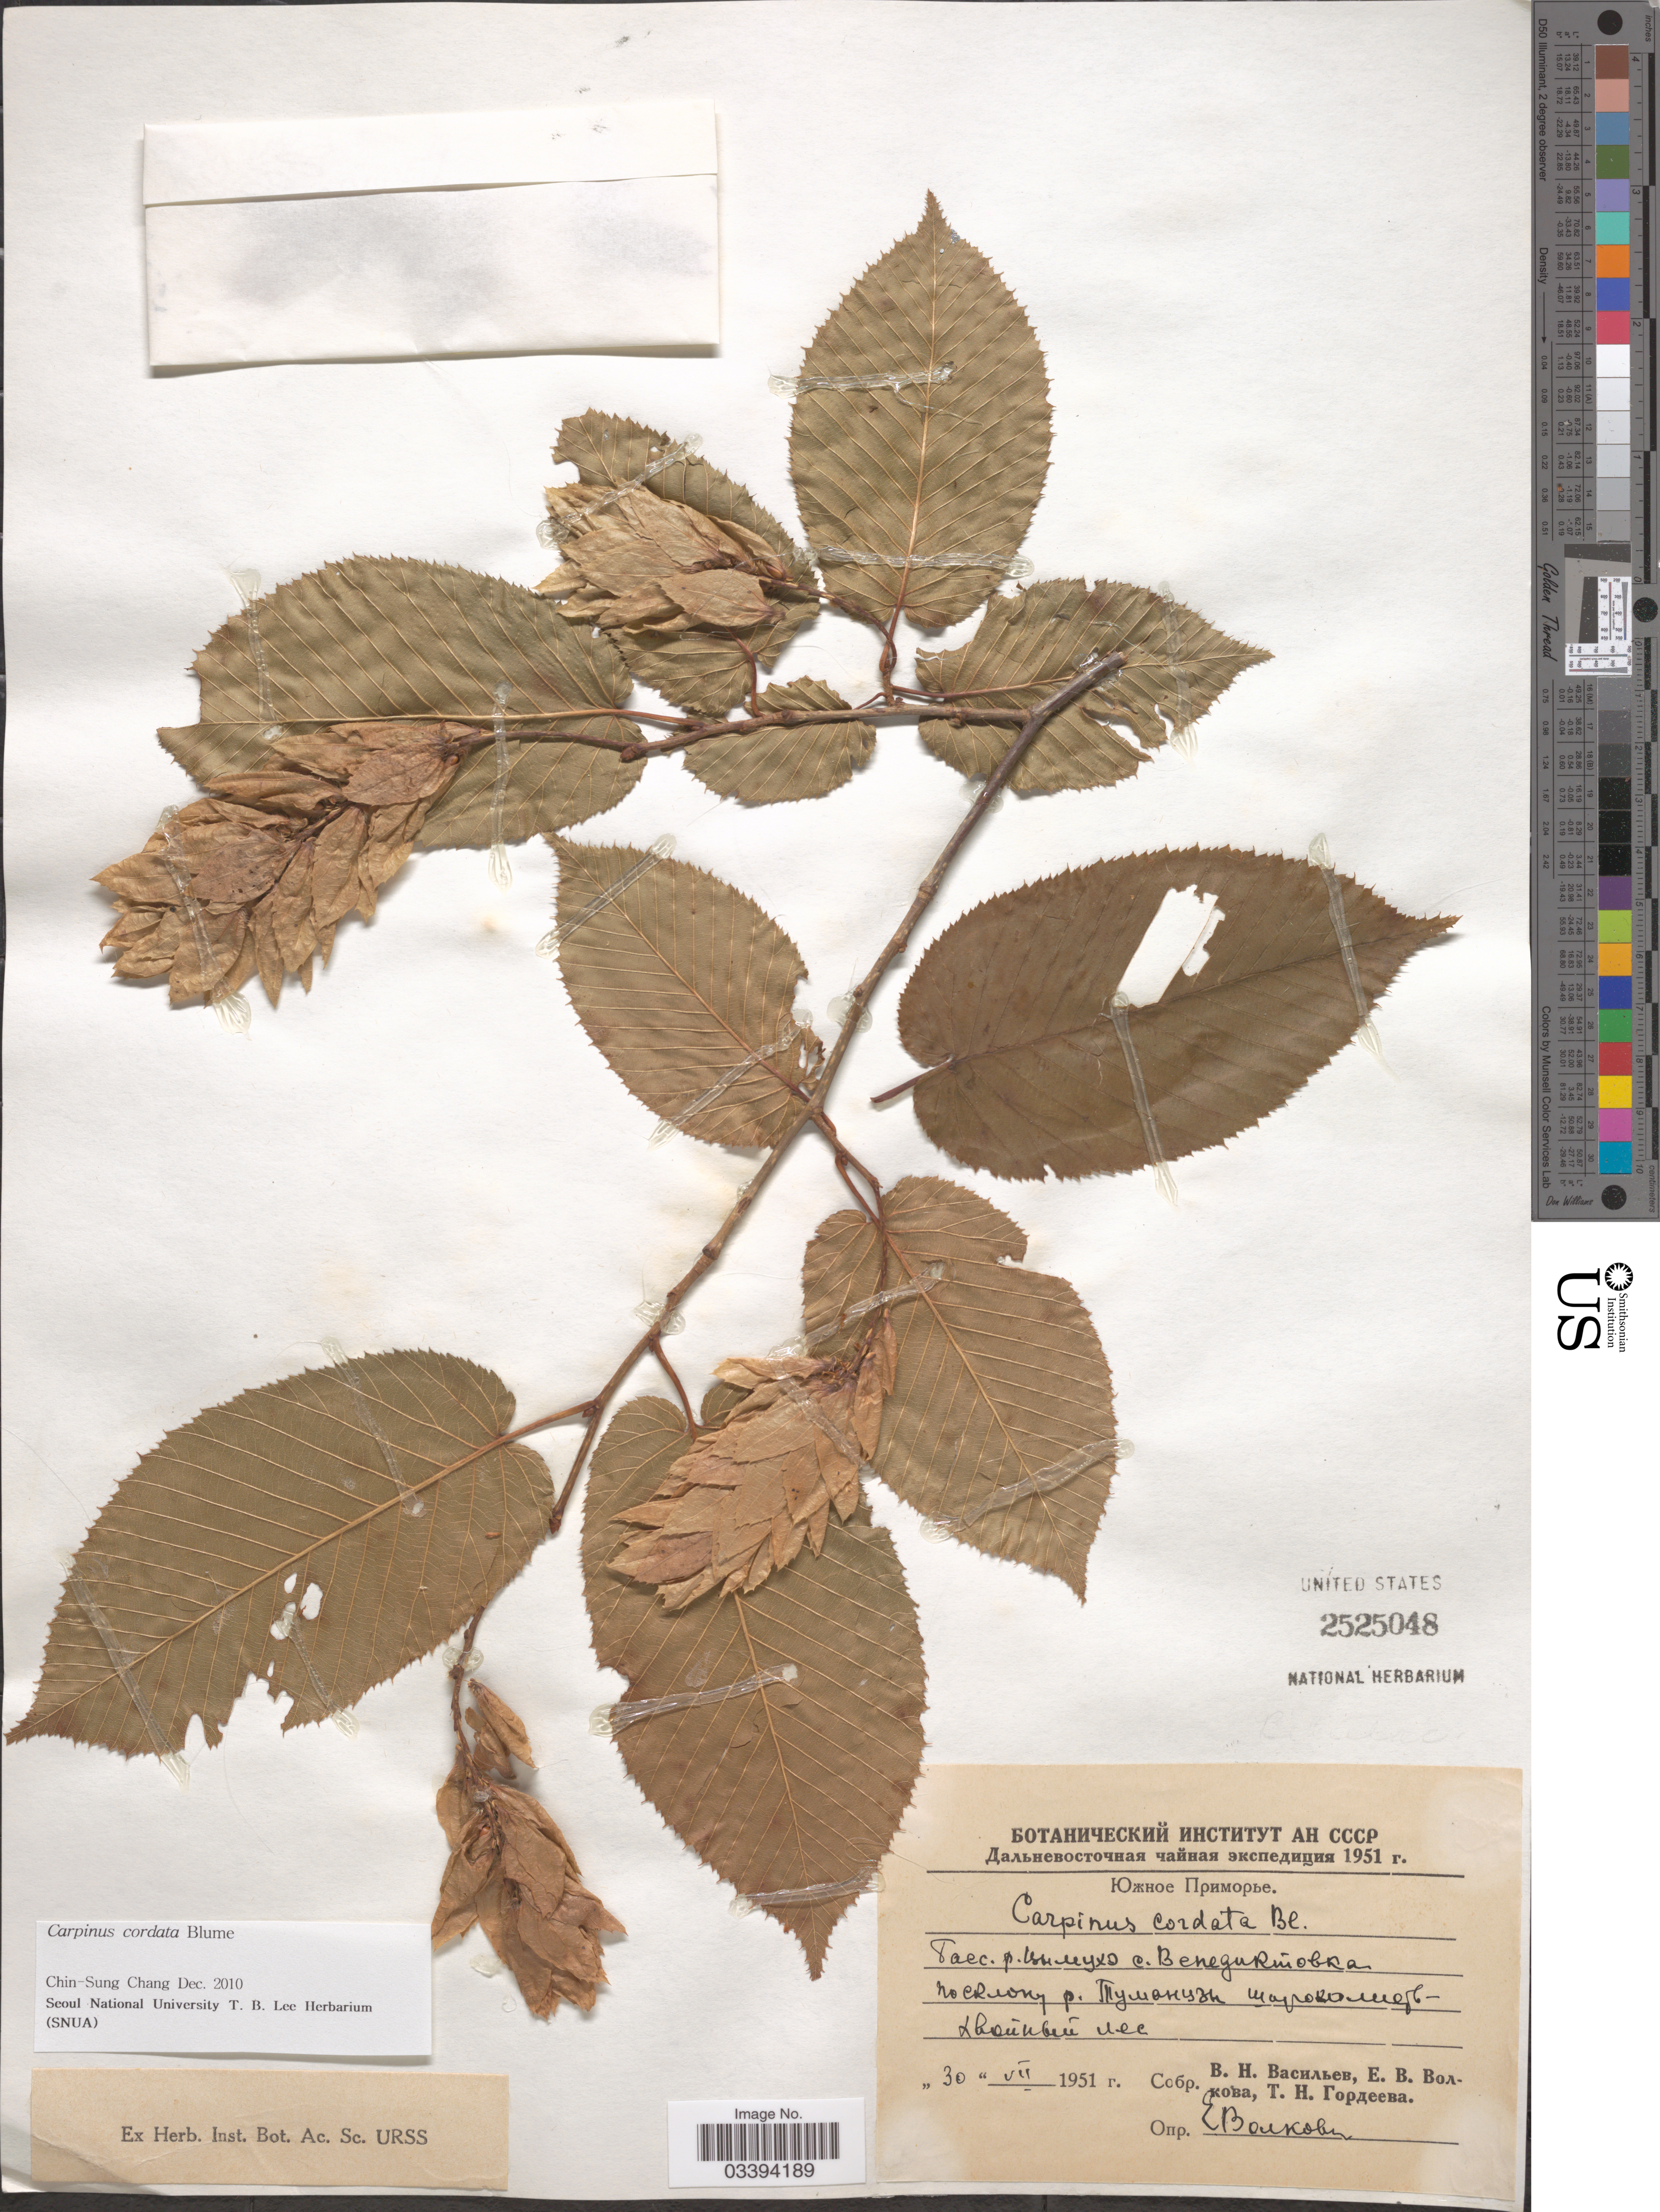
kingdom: Plantae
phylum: Tracheophyta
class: Magnoliopsida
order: Fagales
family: Betulaceae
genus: Carpinus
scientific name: Carpinus cordata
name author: Blume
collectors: Collector illegible, Collector illegible & Collector illegible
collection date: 1951-07-30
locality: X.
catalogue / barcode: US 2525048